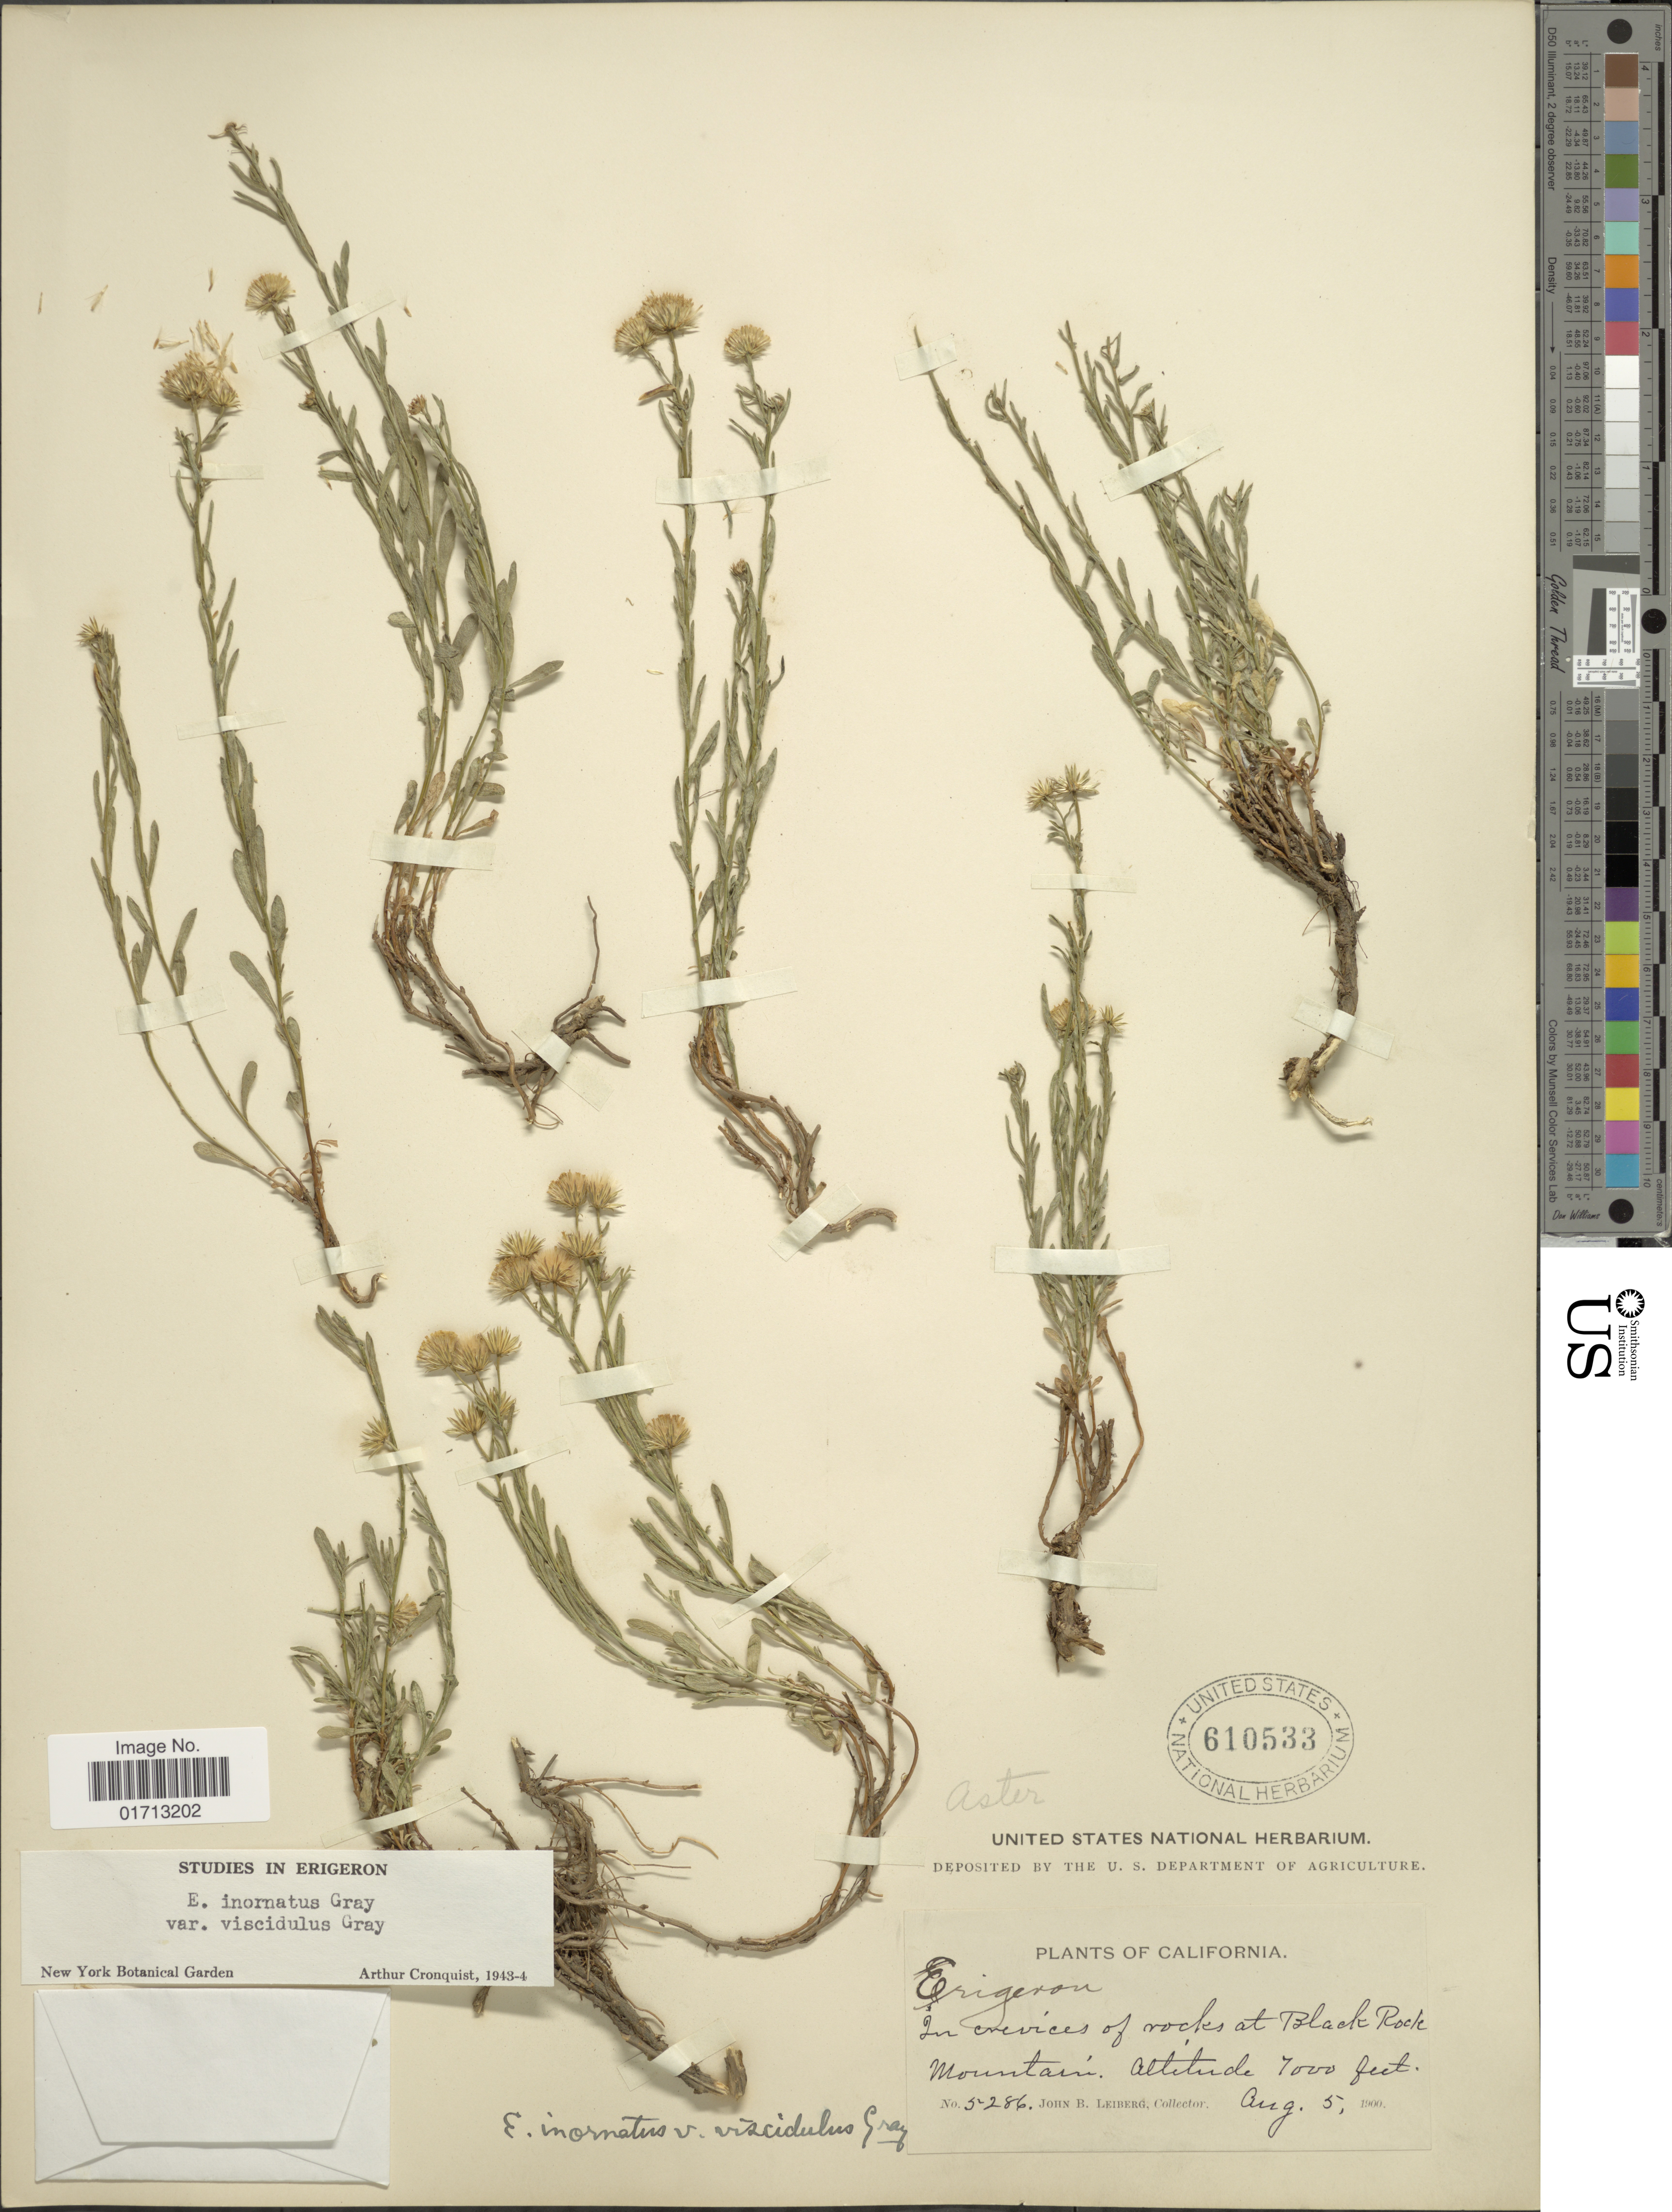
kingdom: Plantae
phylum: Tracheophyta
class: Magnoliopsida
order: Asterales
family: Asteraceae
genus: Erigeron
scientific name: Erigeron inornatus var. viscidulus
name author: A. Gray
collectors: J. B. Leiberg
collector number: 5286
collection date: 1900-08-05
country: United States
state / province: California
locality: Black Rock Mountain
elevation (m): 2134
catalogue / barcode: US 610533